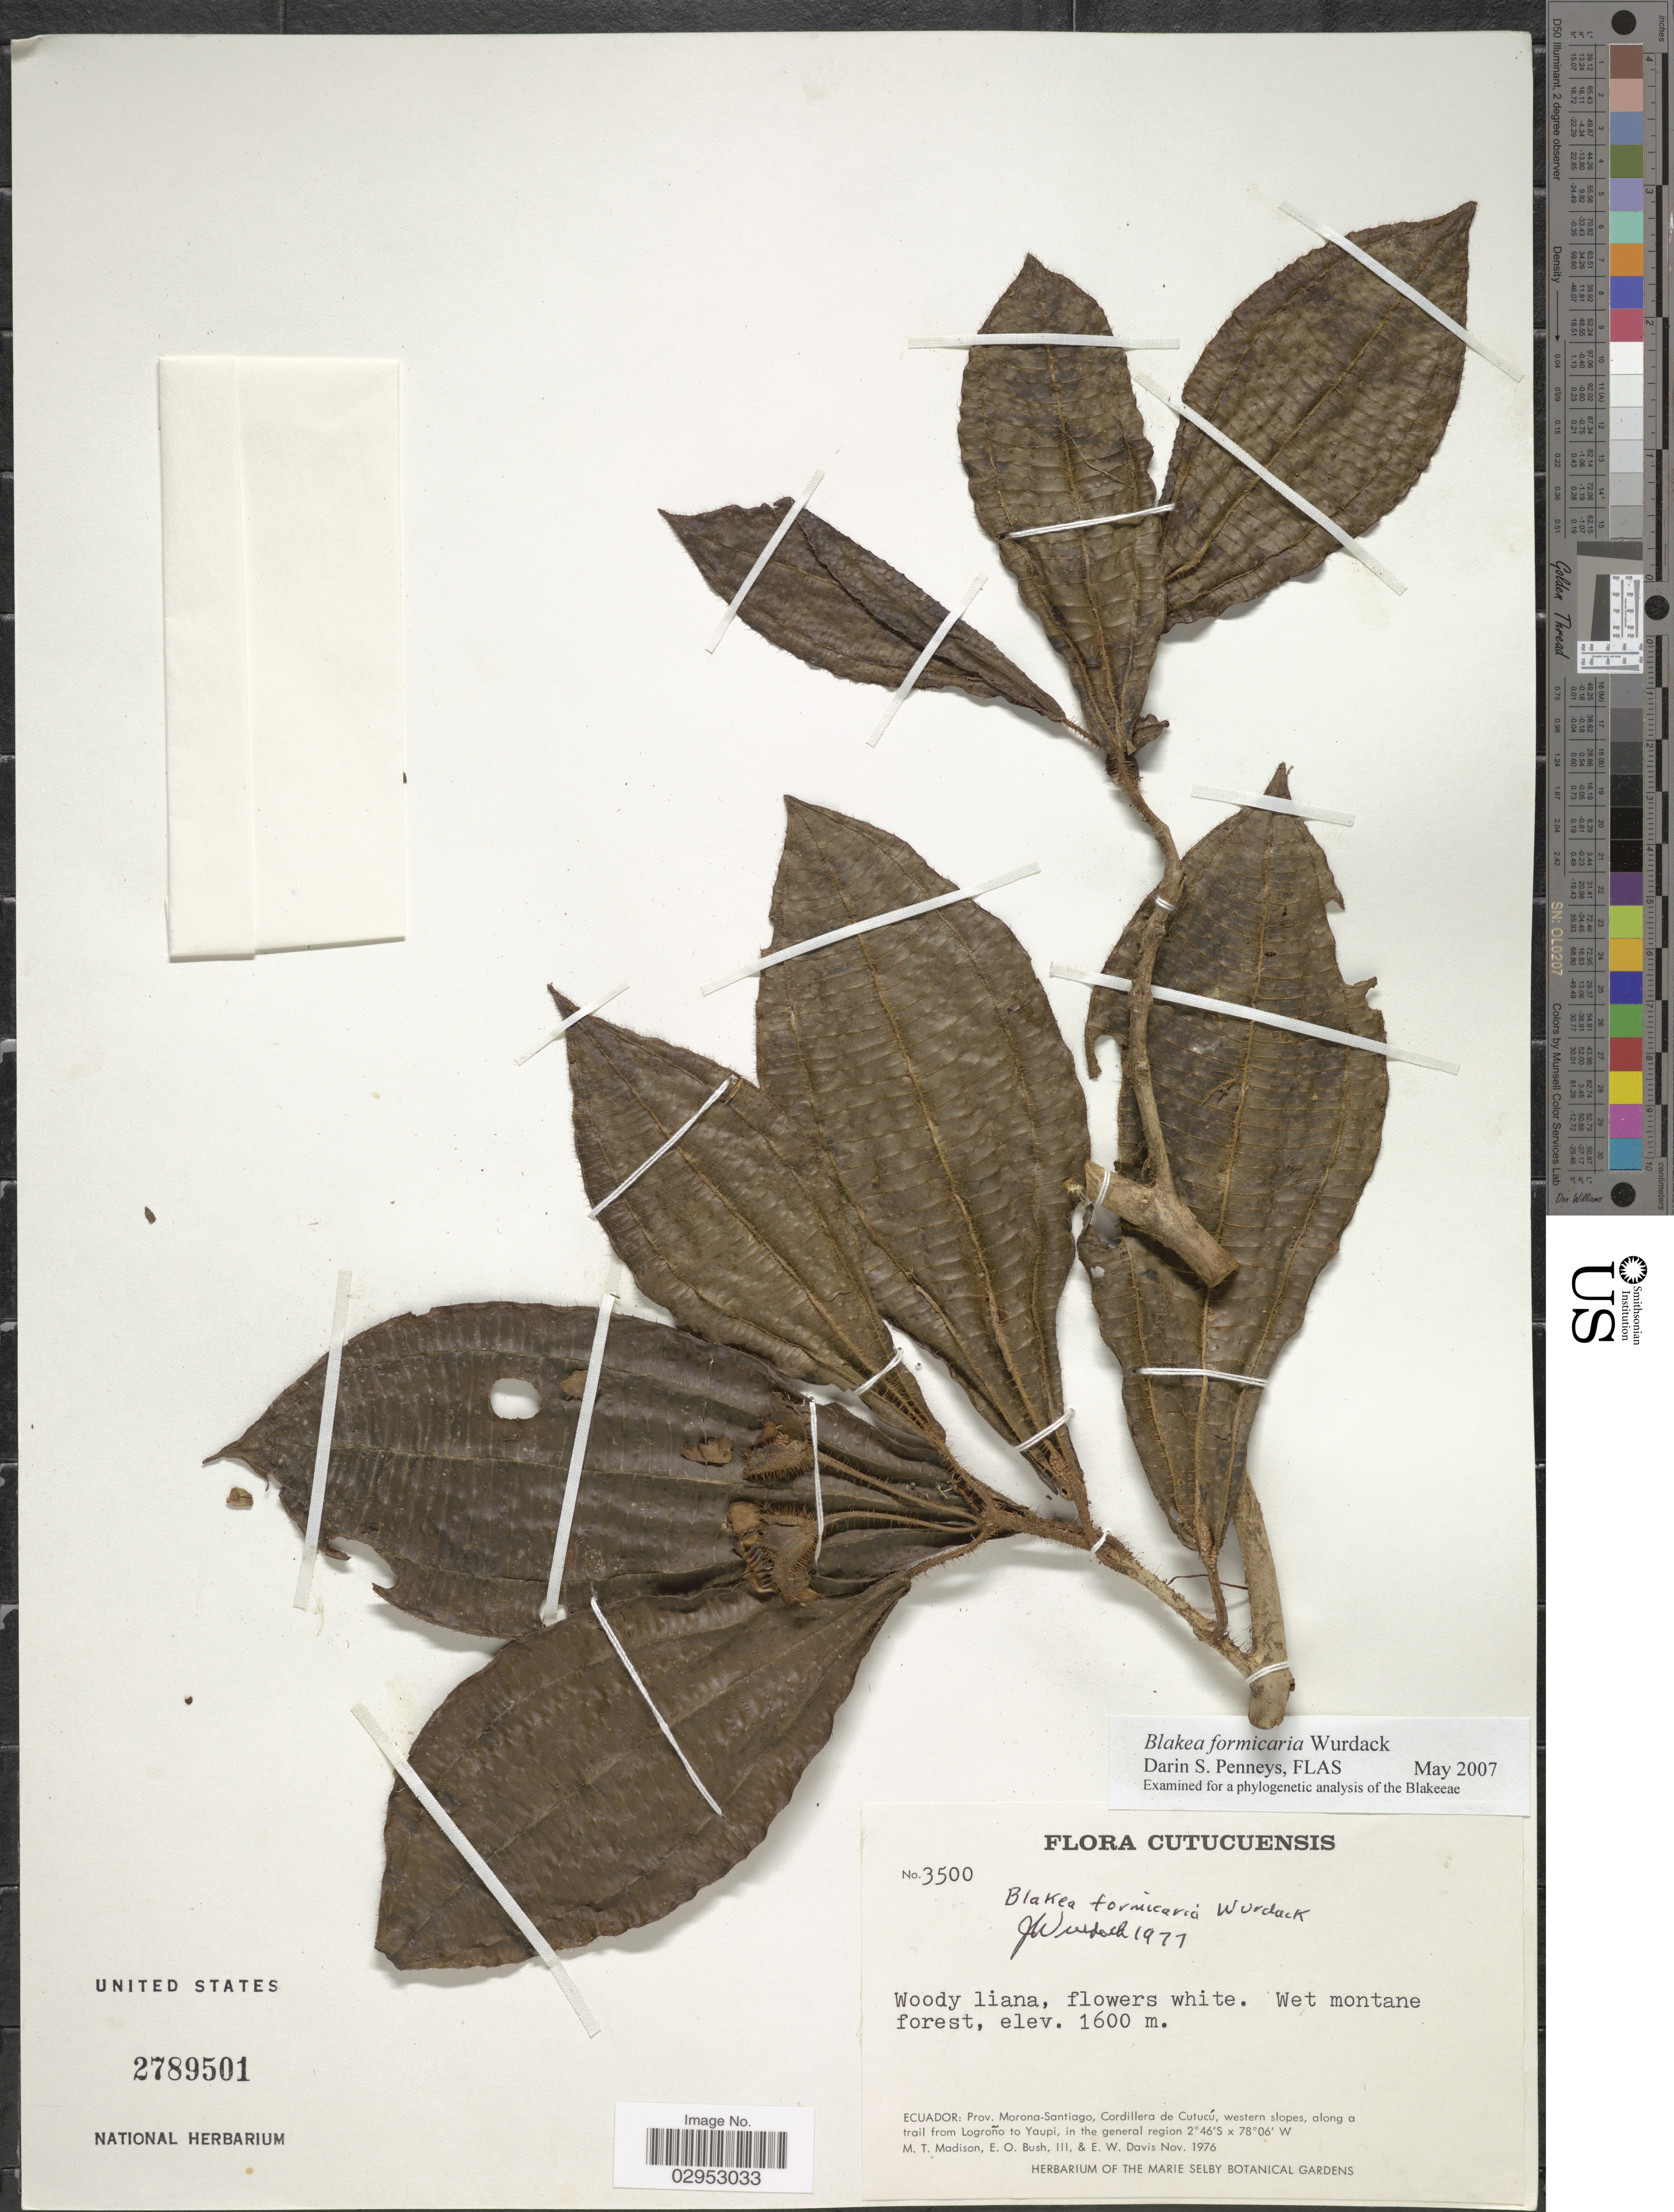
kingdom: Plantae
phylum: Tracheophyta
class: Magnoliopsida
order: Myrtales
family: Melastomataceae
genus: Blakea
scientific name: Blakea formicaria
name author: Wurdack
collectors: M. T. Madison, E. O. Bush & E. W. Davis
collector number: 3500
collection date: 1976-11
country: Ecuador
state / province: Morona-Santiago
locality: Cordillera de Cutucú, western slopes, along a trail from Lagroño to Yaupi.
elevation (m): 1600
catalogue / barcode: US 2789501